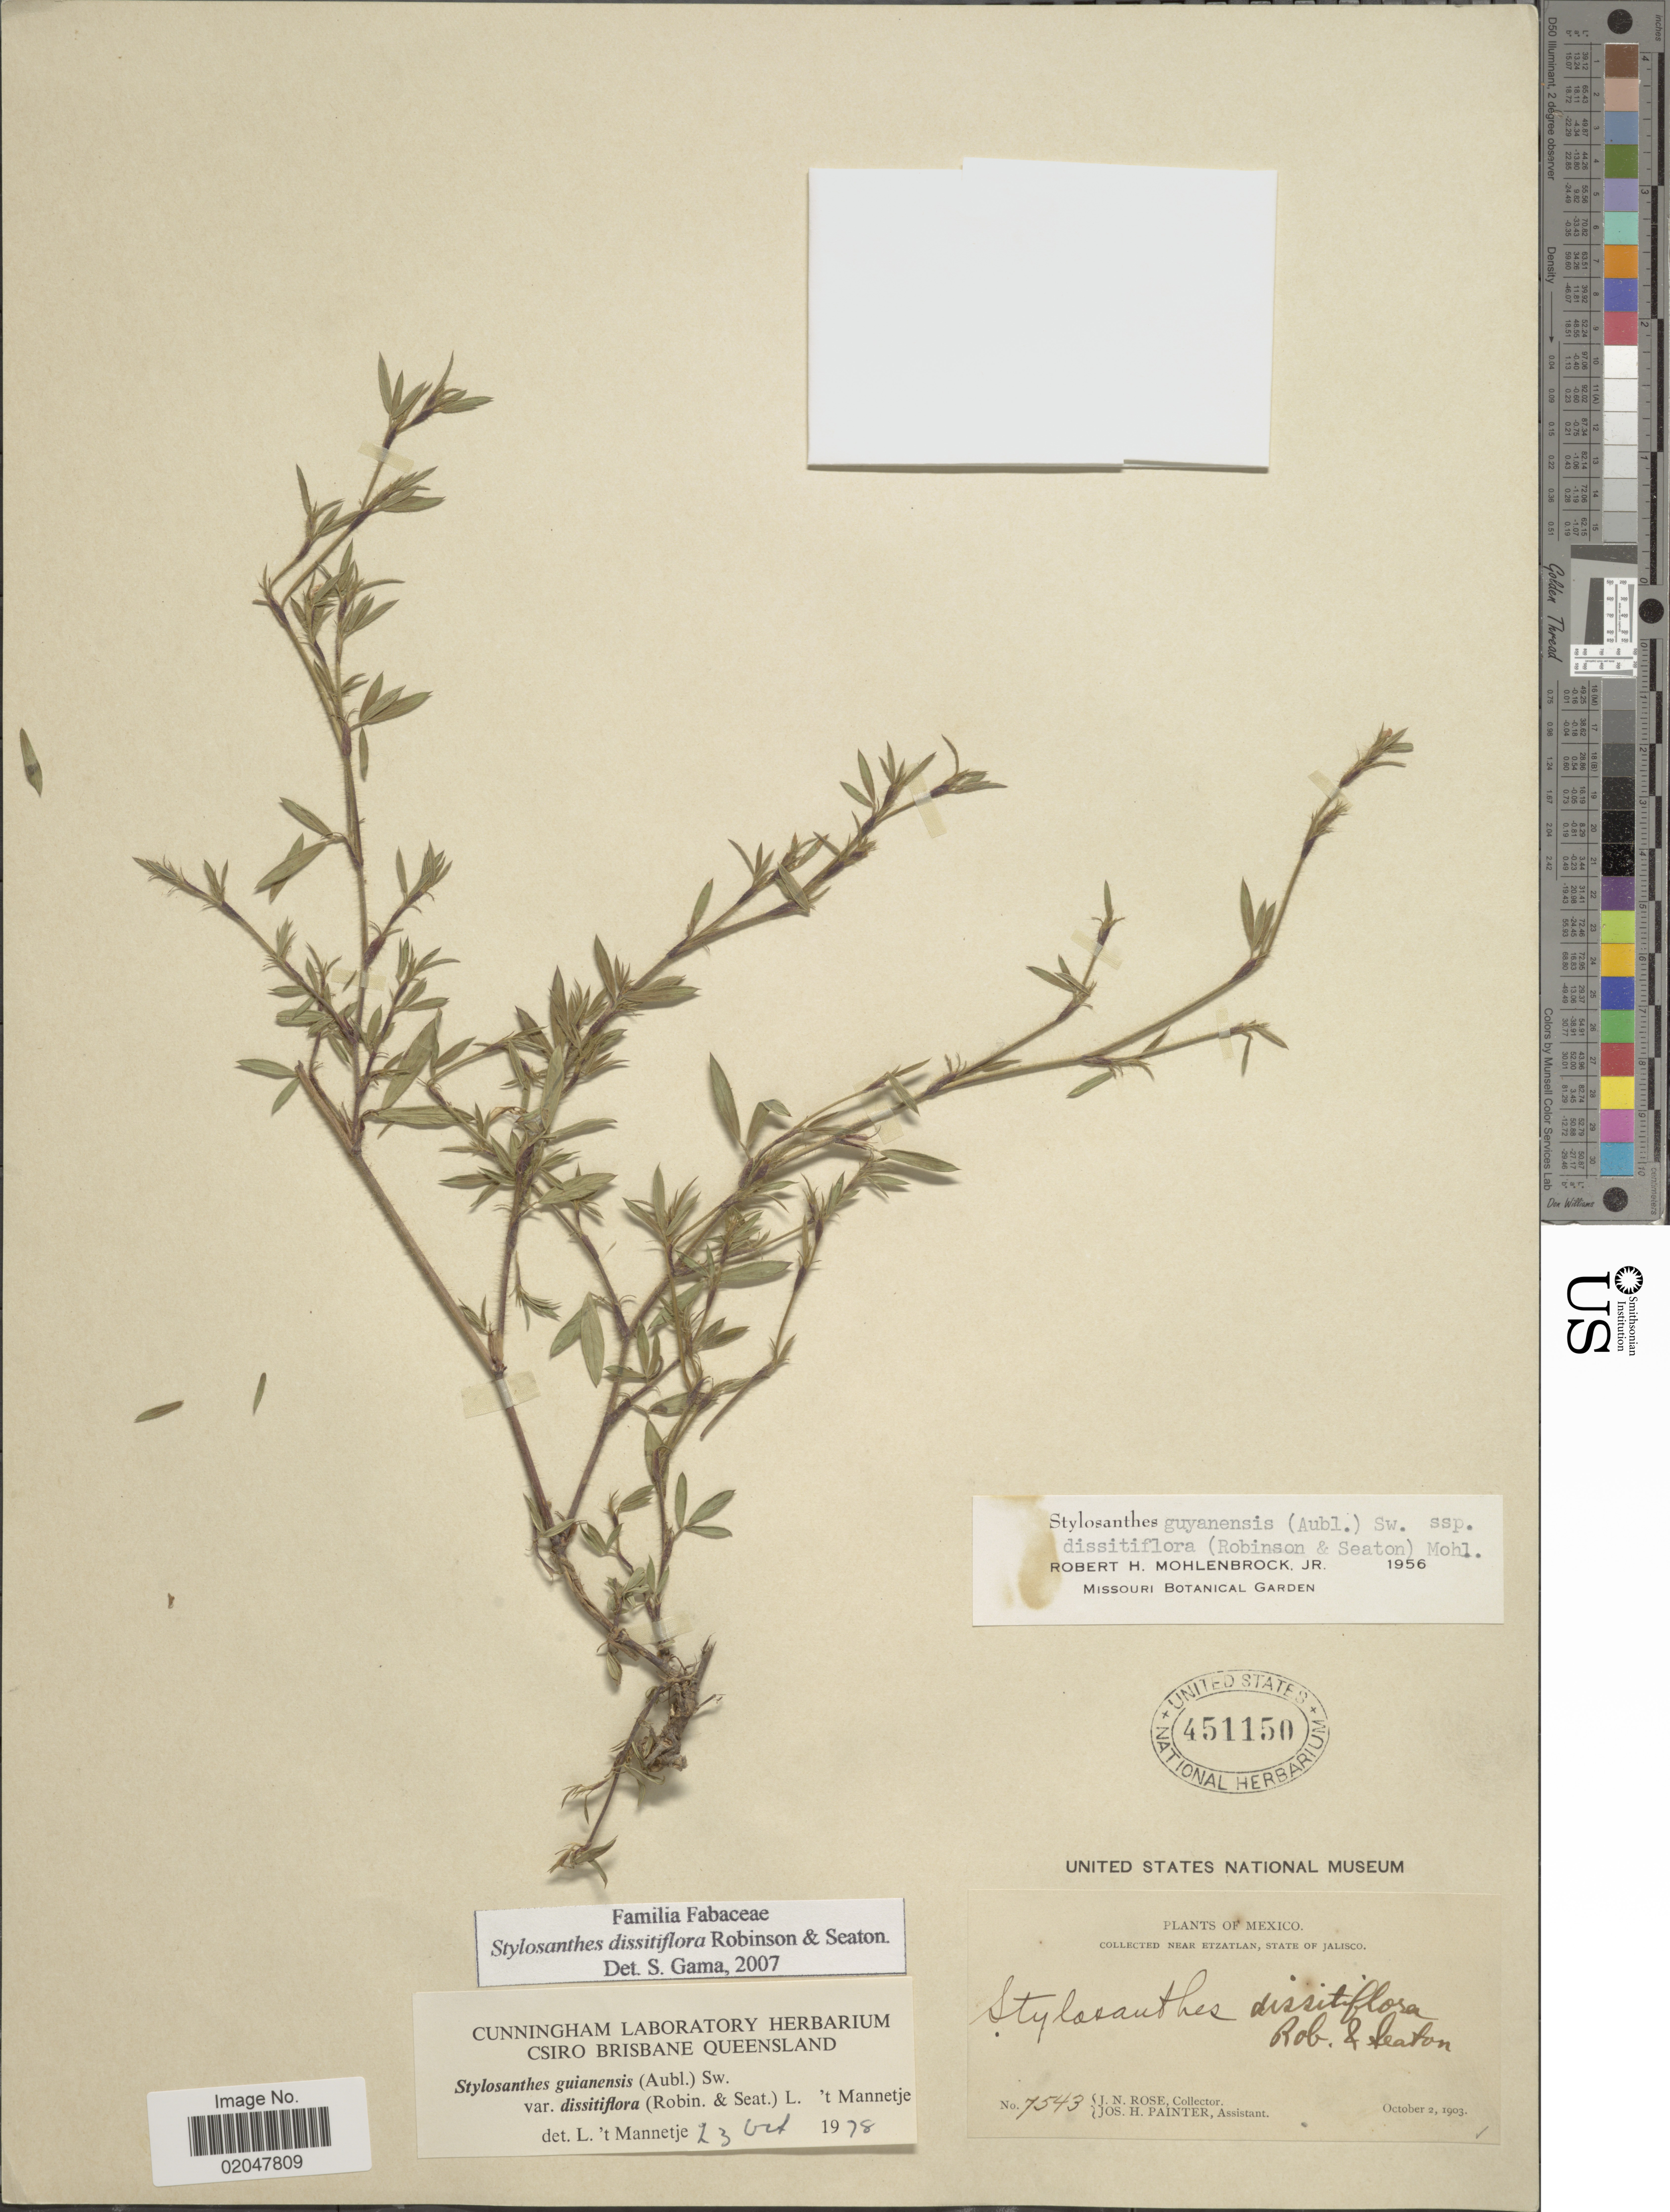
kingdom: Plantae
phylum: Tracheophyta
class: Magnoliopsida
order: Fabales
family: Fabaceae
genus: Stylosanthes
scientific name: Stylosanthes guianensis var. dissitiflora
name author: ( & Seaton) 't Mannetje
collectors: J. N. Rose & J. H. Painter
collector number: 7543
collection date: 1903-10-02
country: Mexico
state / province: Jalisco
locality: Near Etzatlan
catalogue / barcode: US 451150